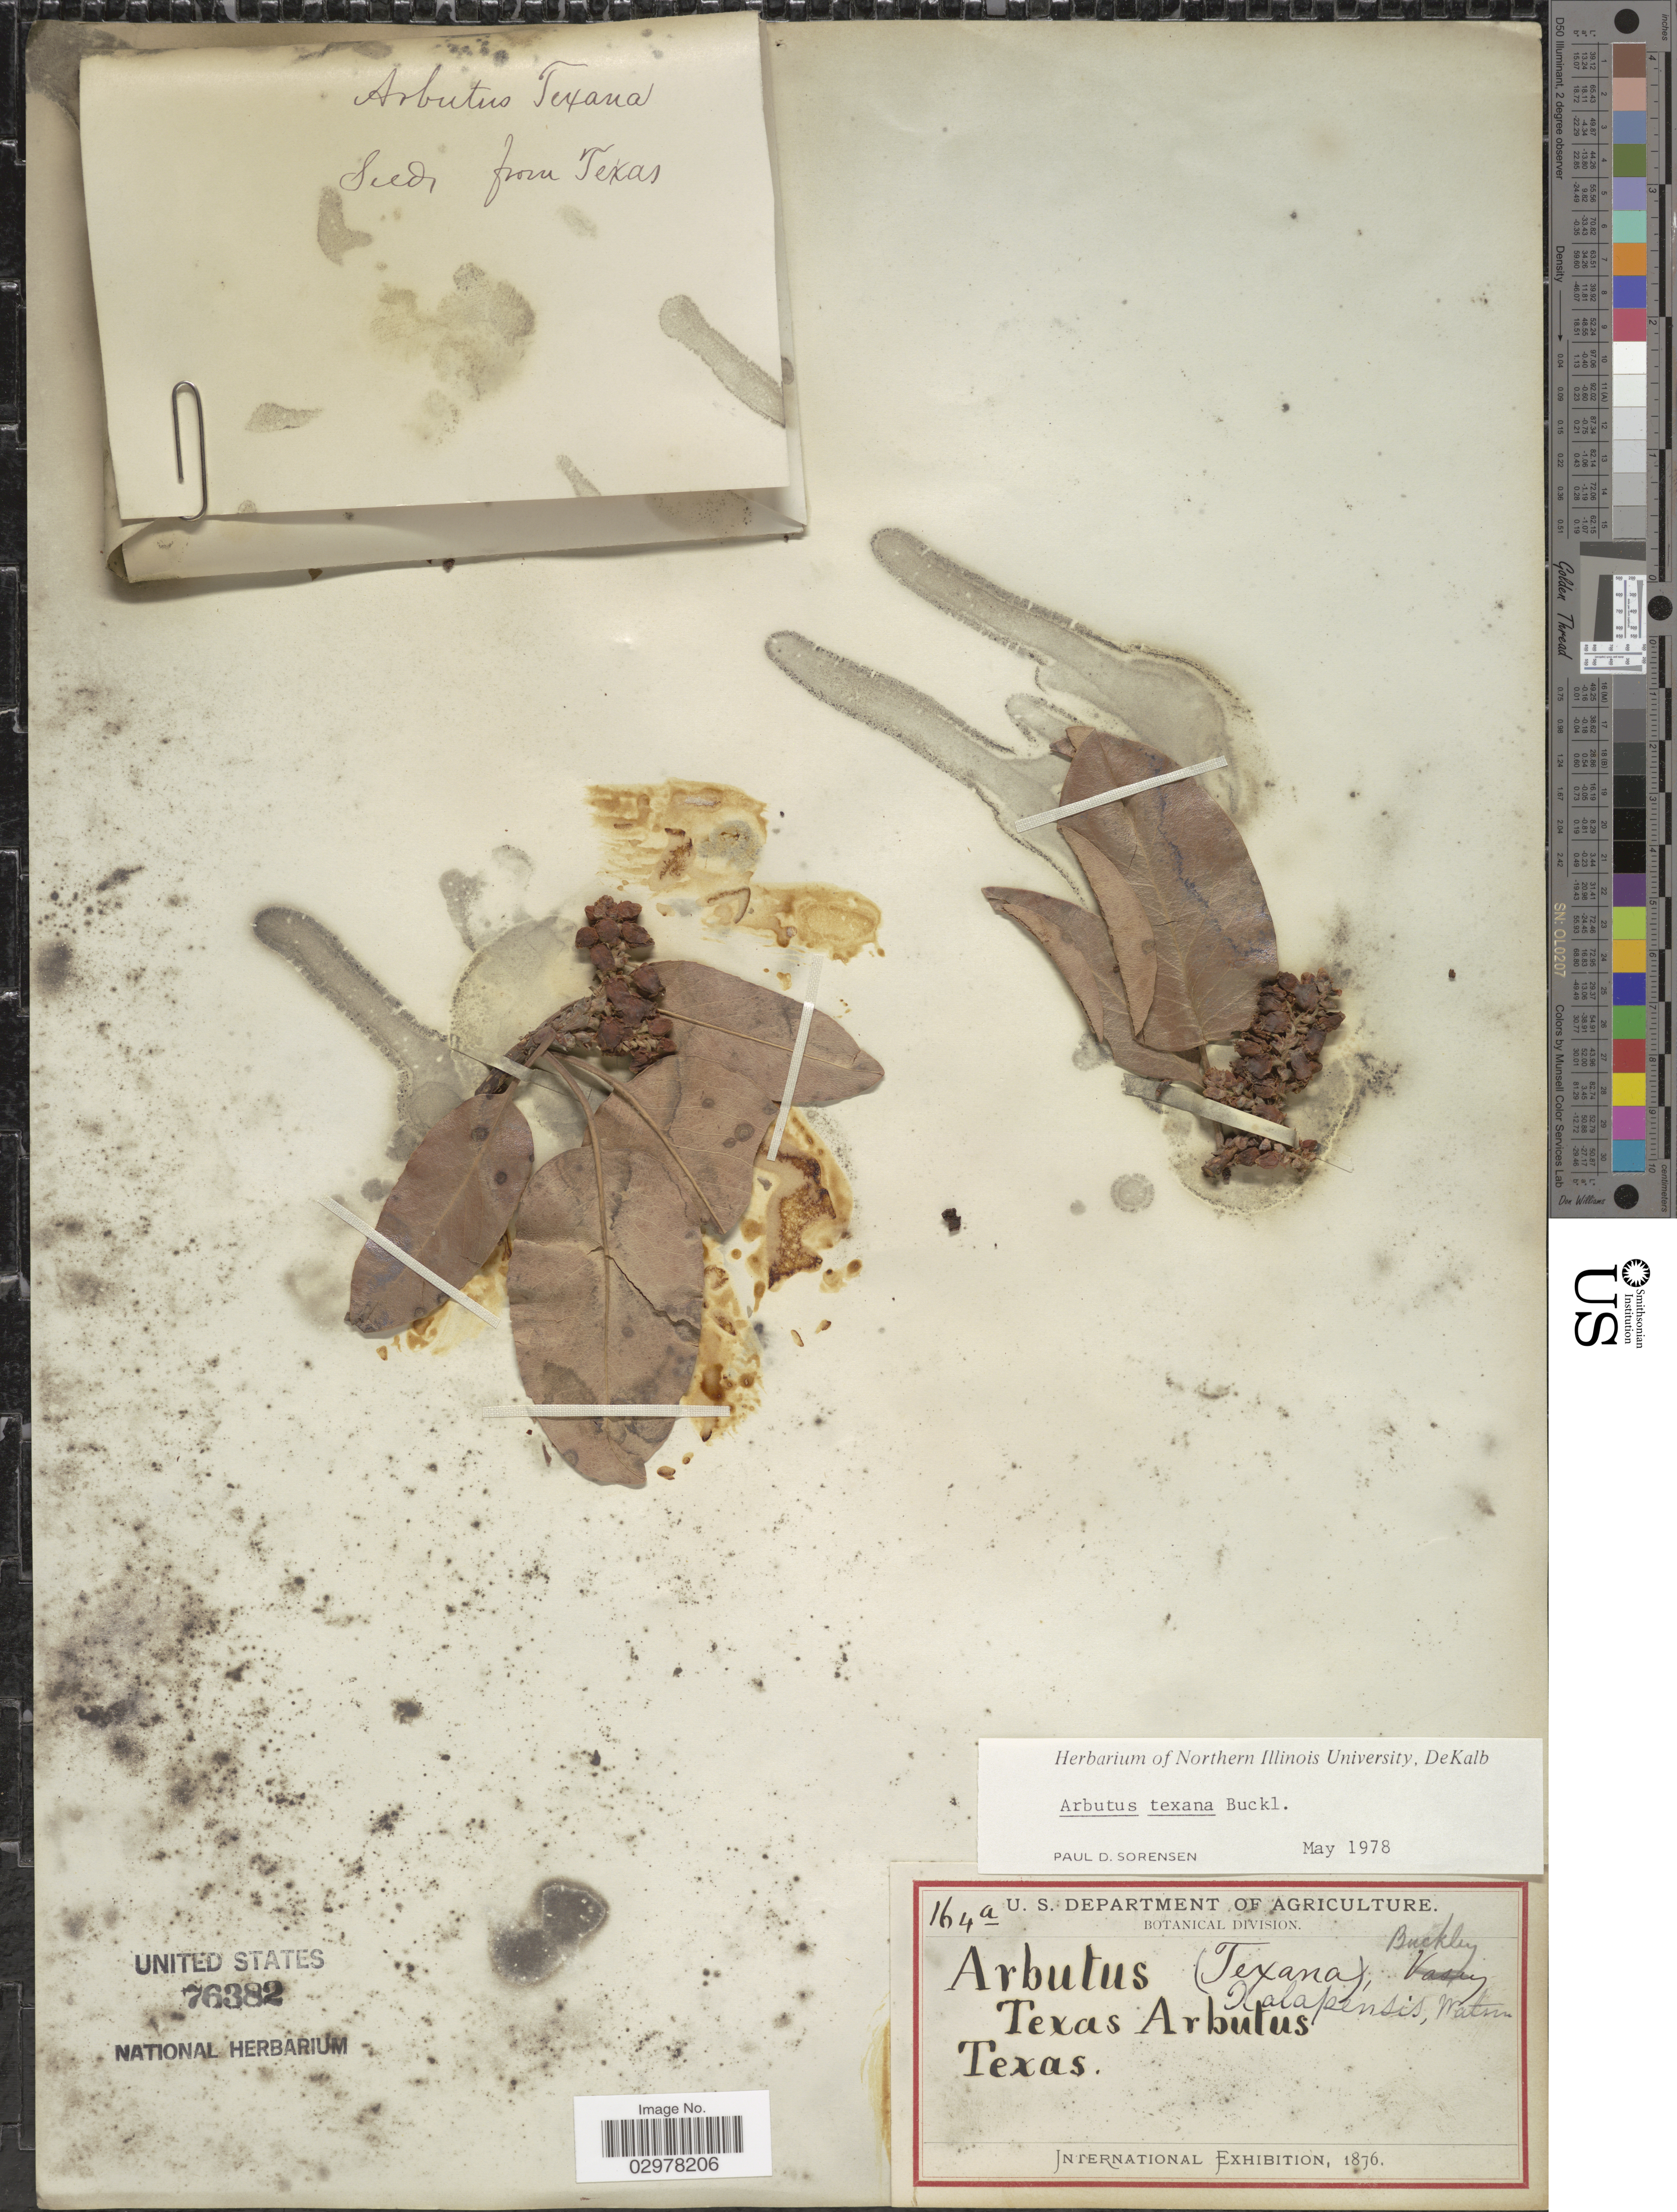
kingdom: Plantae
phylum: Tracheophyta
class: Magnoliopsida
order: Ericales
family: Ericaceae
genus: Arbutus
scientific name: Arbutus texana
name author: Buckley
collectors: ex herb. U. S. Department of Agriculture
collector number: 164a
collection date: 1876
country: United States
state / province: Texas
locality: Texas Arbutus.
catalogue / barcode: US 76382